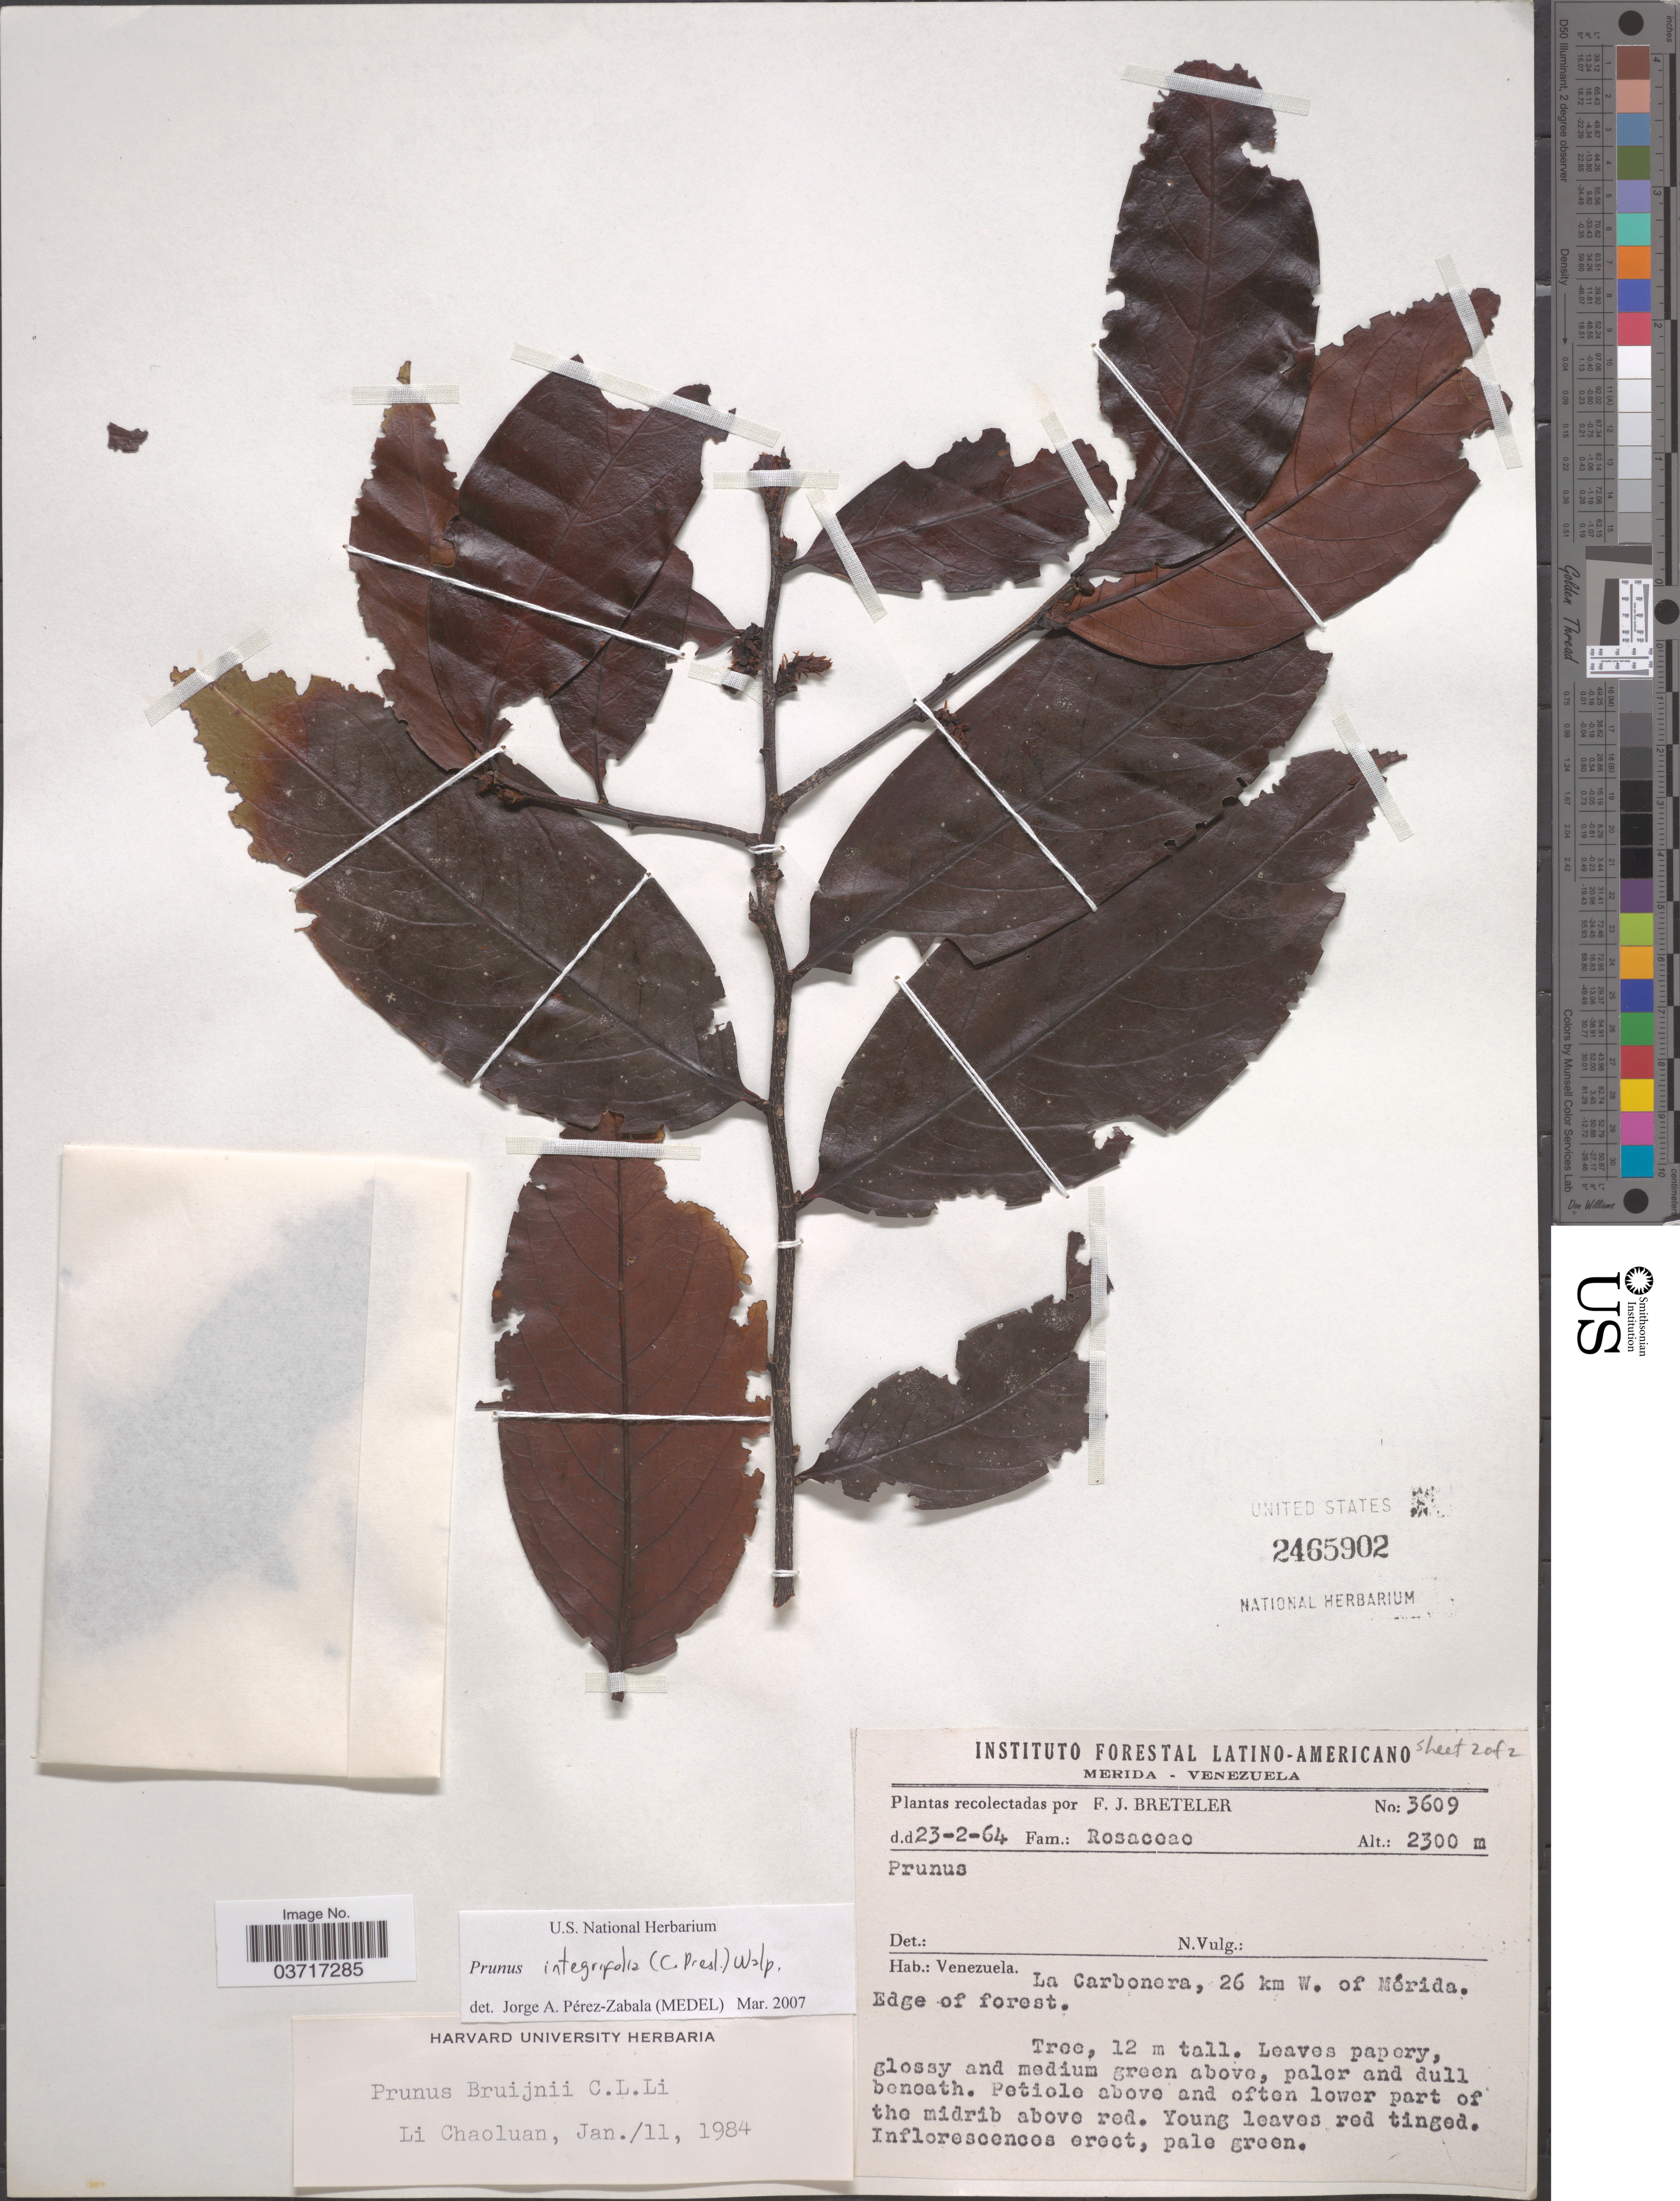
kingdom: Plantae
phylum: Tracheophyta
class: Magnoliopsida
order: Rosales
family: Rosaceae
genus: Prunus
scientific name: Prunus sp.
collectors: F. J. Breteler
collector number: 3609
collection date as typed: Transcribed d/m/y: 23/2/64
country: Venezuela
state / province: Merida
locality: La Carbonera, 26 km W. of Mérida.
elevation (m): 2300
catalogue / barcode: US 2465902